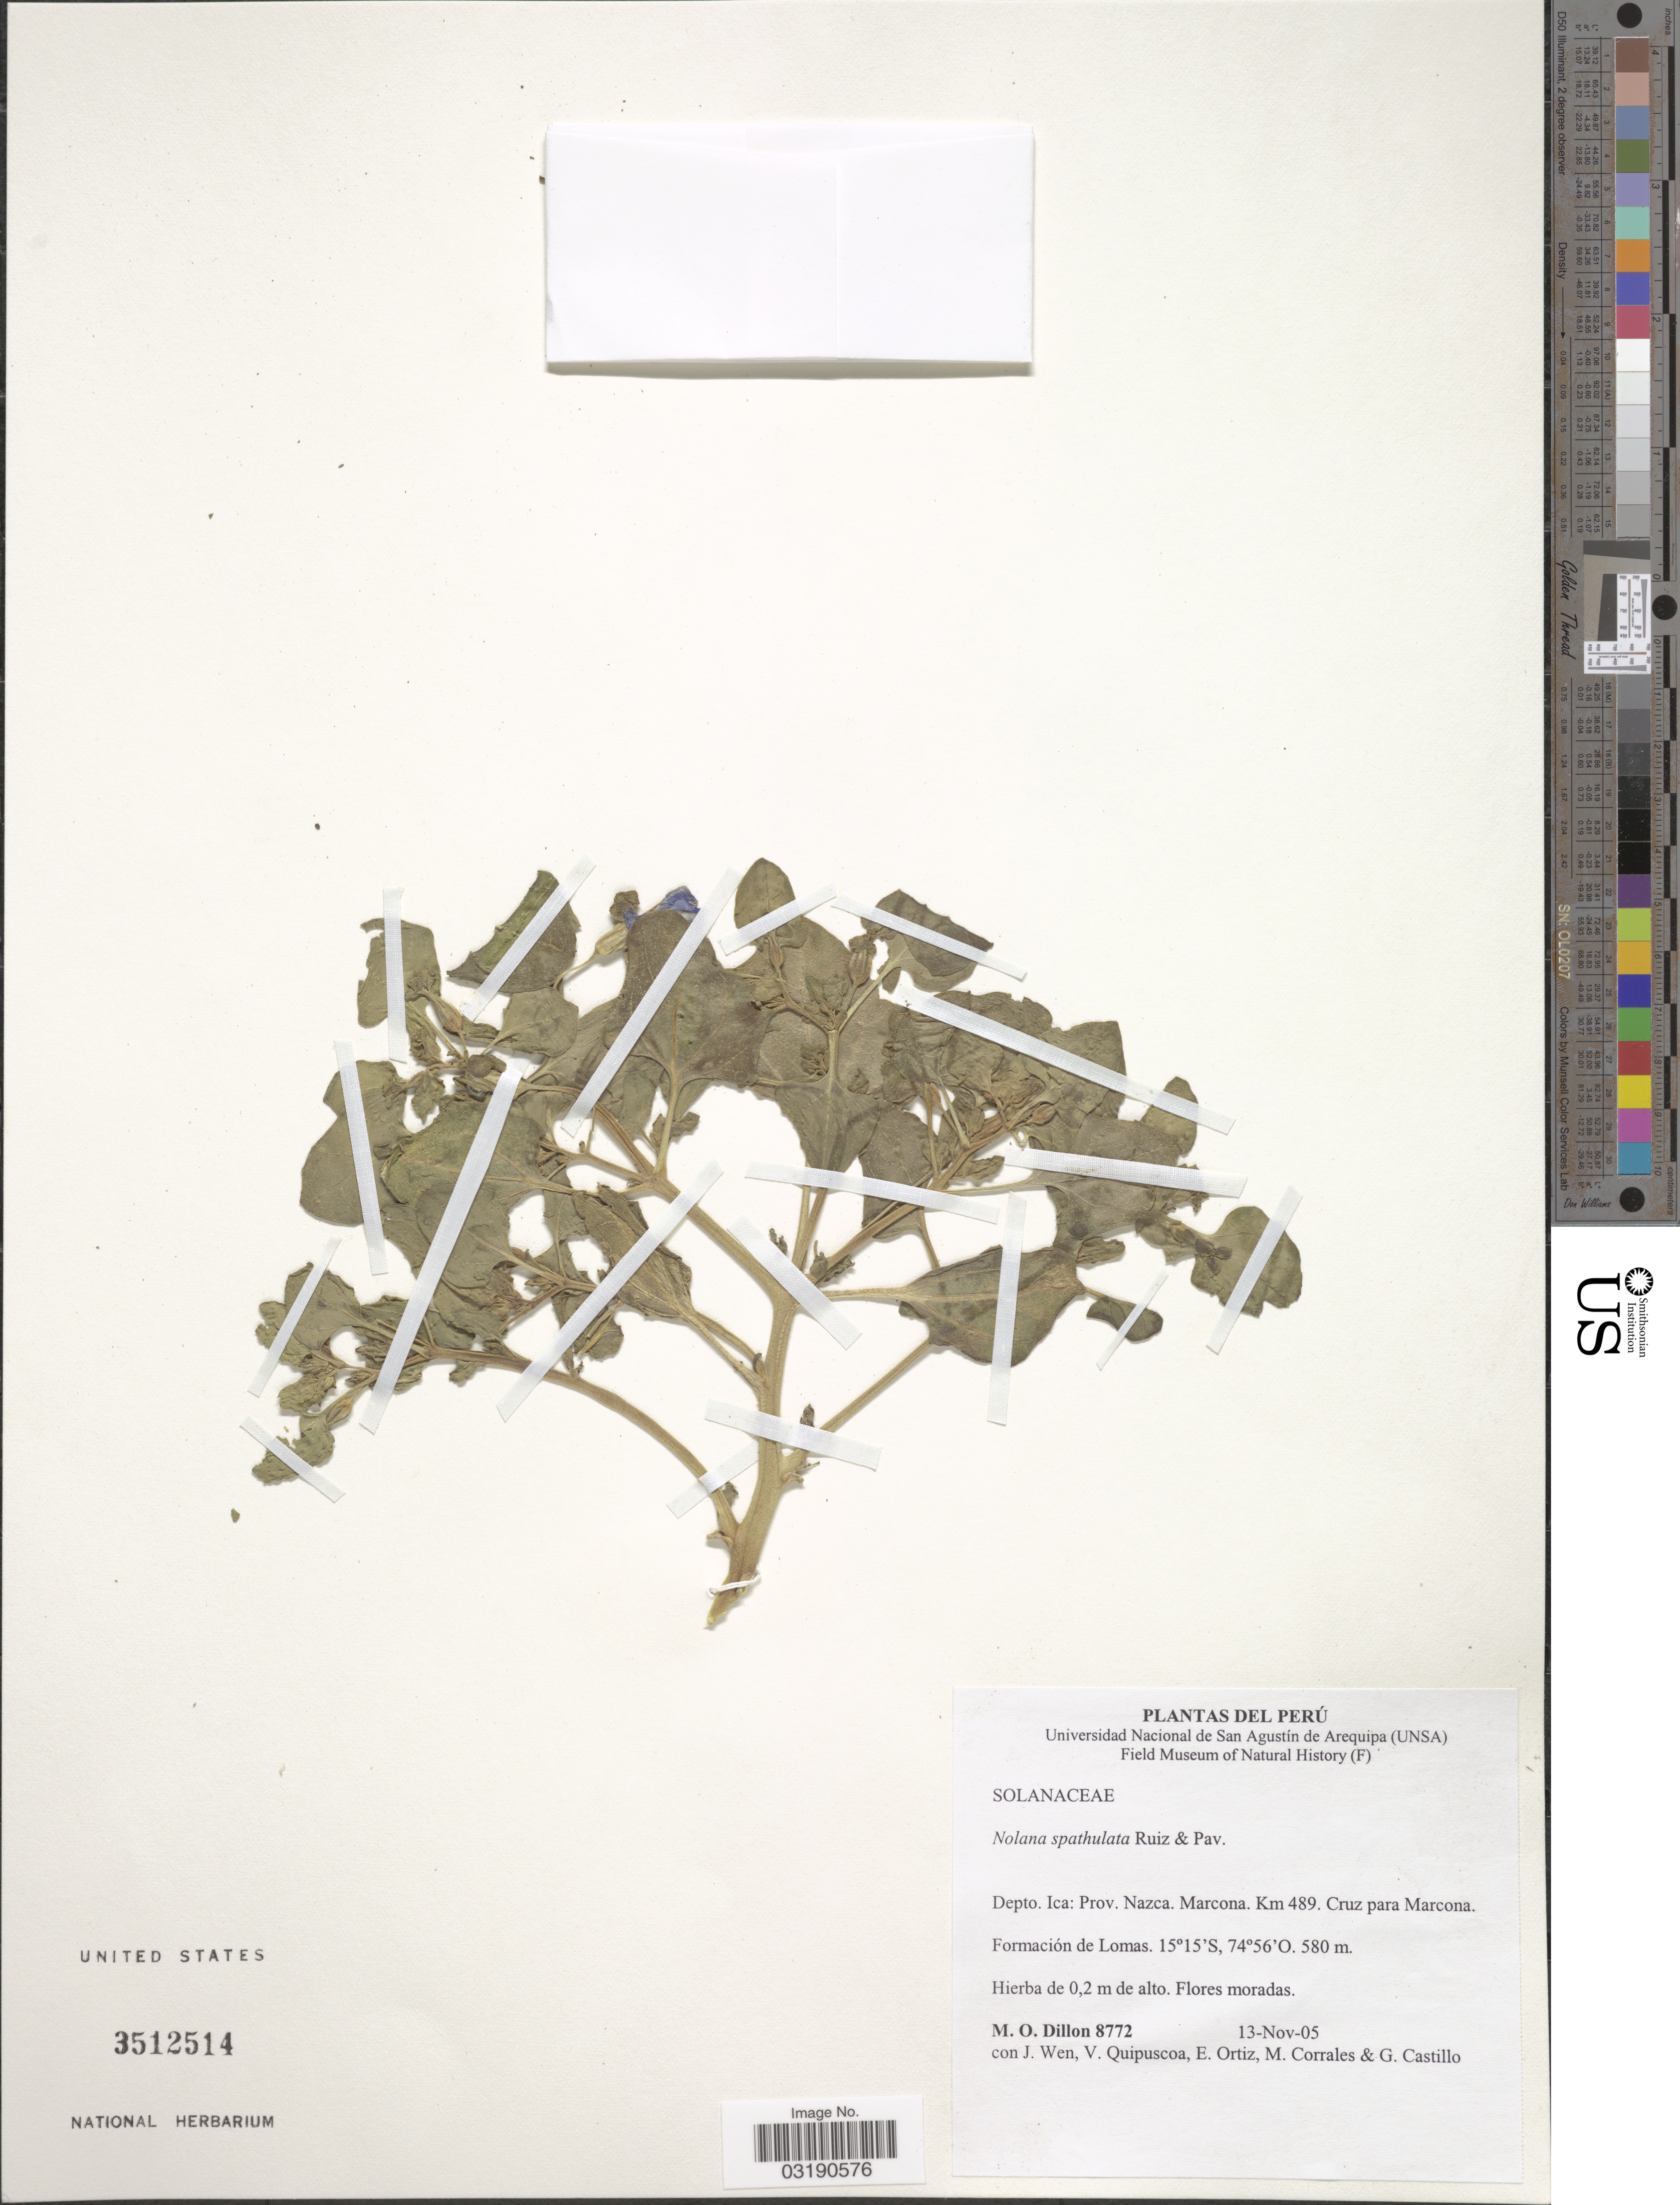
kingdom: Plantae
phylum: Tracheophyta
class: Magnoliopsida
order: Solanales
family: Solanaceae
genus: Nolana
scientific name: Nolana spathulata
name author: Ruiz & Pav.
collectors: M. O. Dillon, J. Wen, V. Quipuscoa, E. Ortiz & et al.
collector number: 8772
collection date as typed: Transcribed d/m/y: 13/11/5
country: Peru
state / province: Ica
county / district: Nazca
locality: Depto. Ica: Prov. Nazca. Marcona. Km 489. Cruz para Marcona.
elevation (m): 580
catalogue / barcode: US 3512514